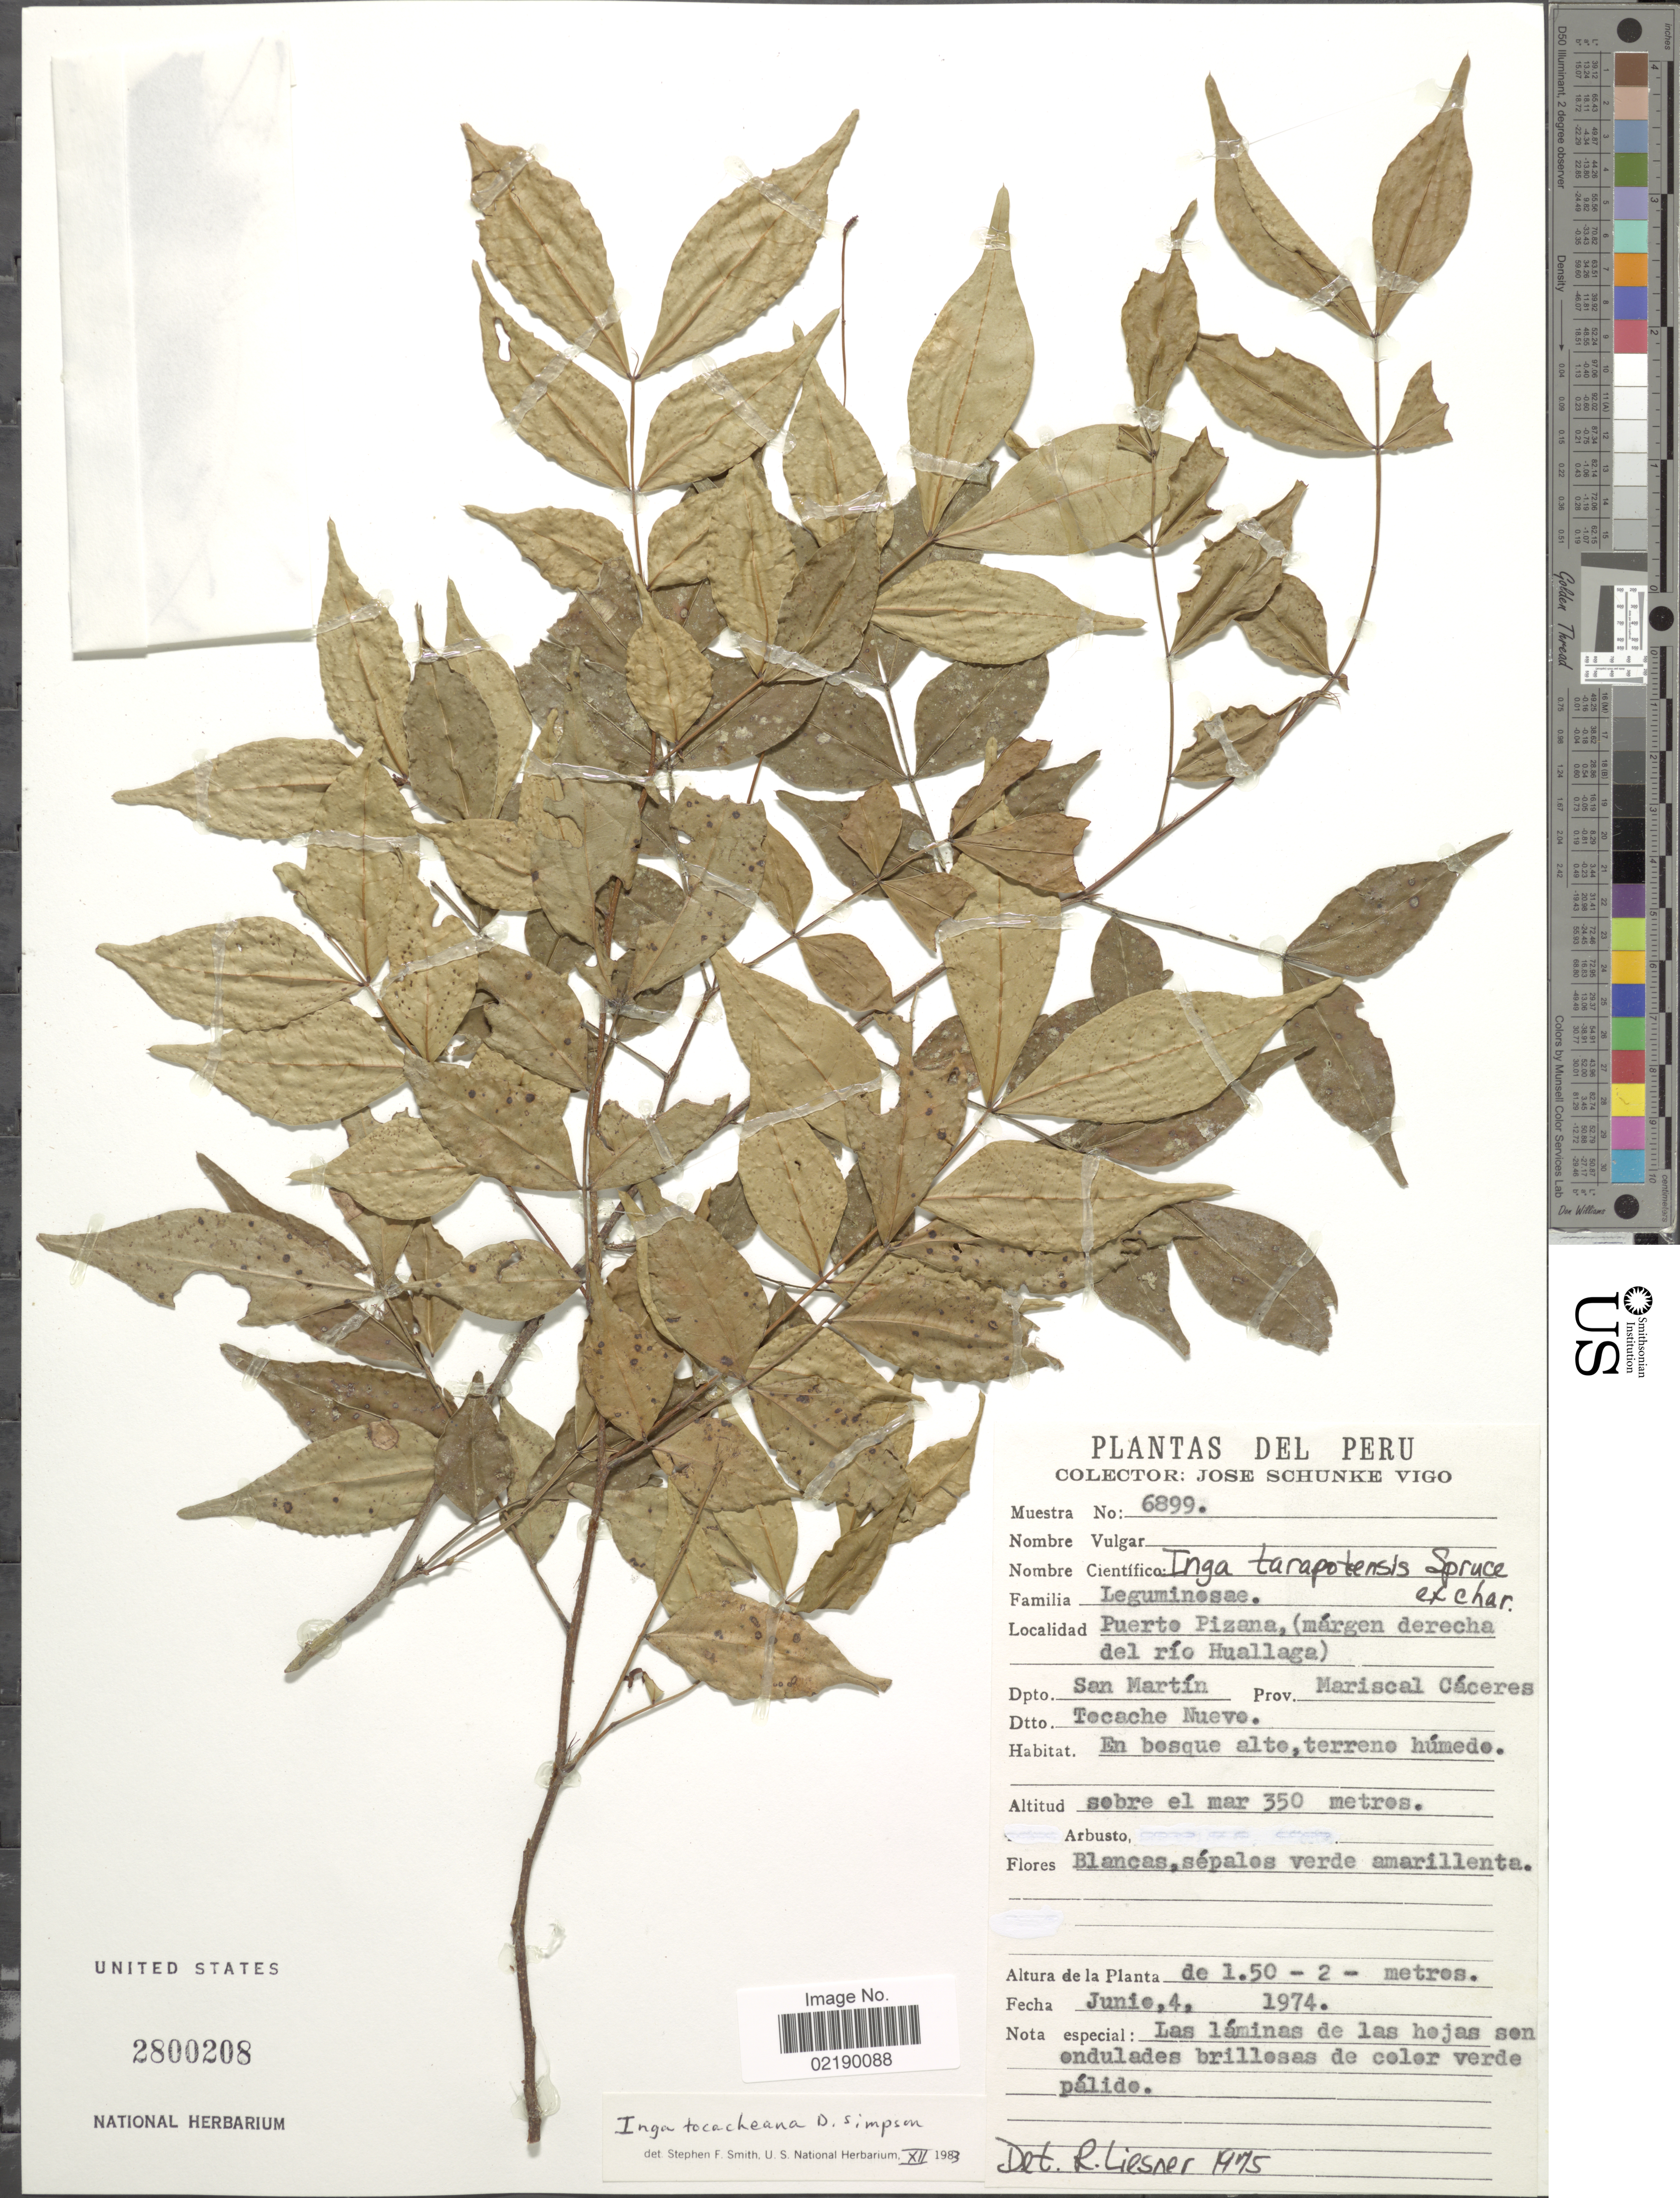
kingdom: Plantae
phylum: Tracheophyta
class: Magnoliopsida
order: Fabales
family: Fabaceae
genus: Inga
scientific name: Inga tocacheana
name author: D.R. Simpson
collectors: J. Schunke Vigo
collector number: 6899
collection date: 1974-06-04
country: Peru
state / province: San Martín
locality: Puerto Pizana, (margen derecha del rio Huallaga) Prov. Mariscal Caceres, Dtto. Tecache Nueve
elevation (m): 350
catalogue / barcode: US 2800208